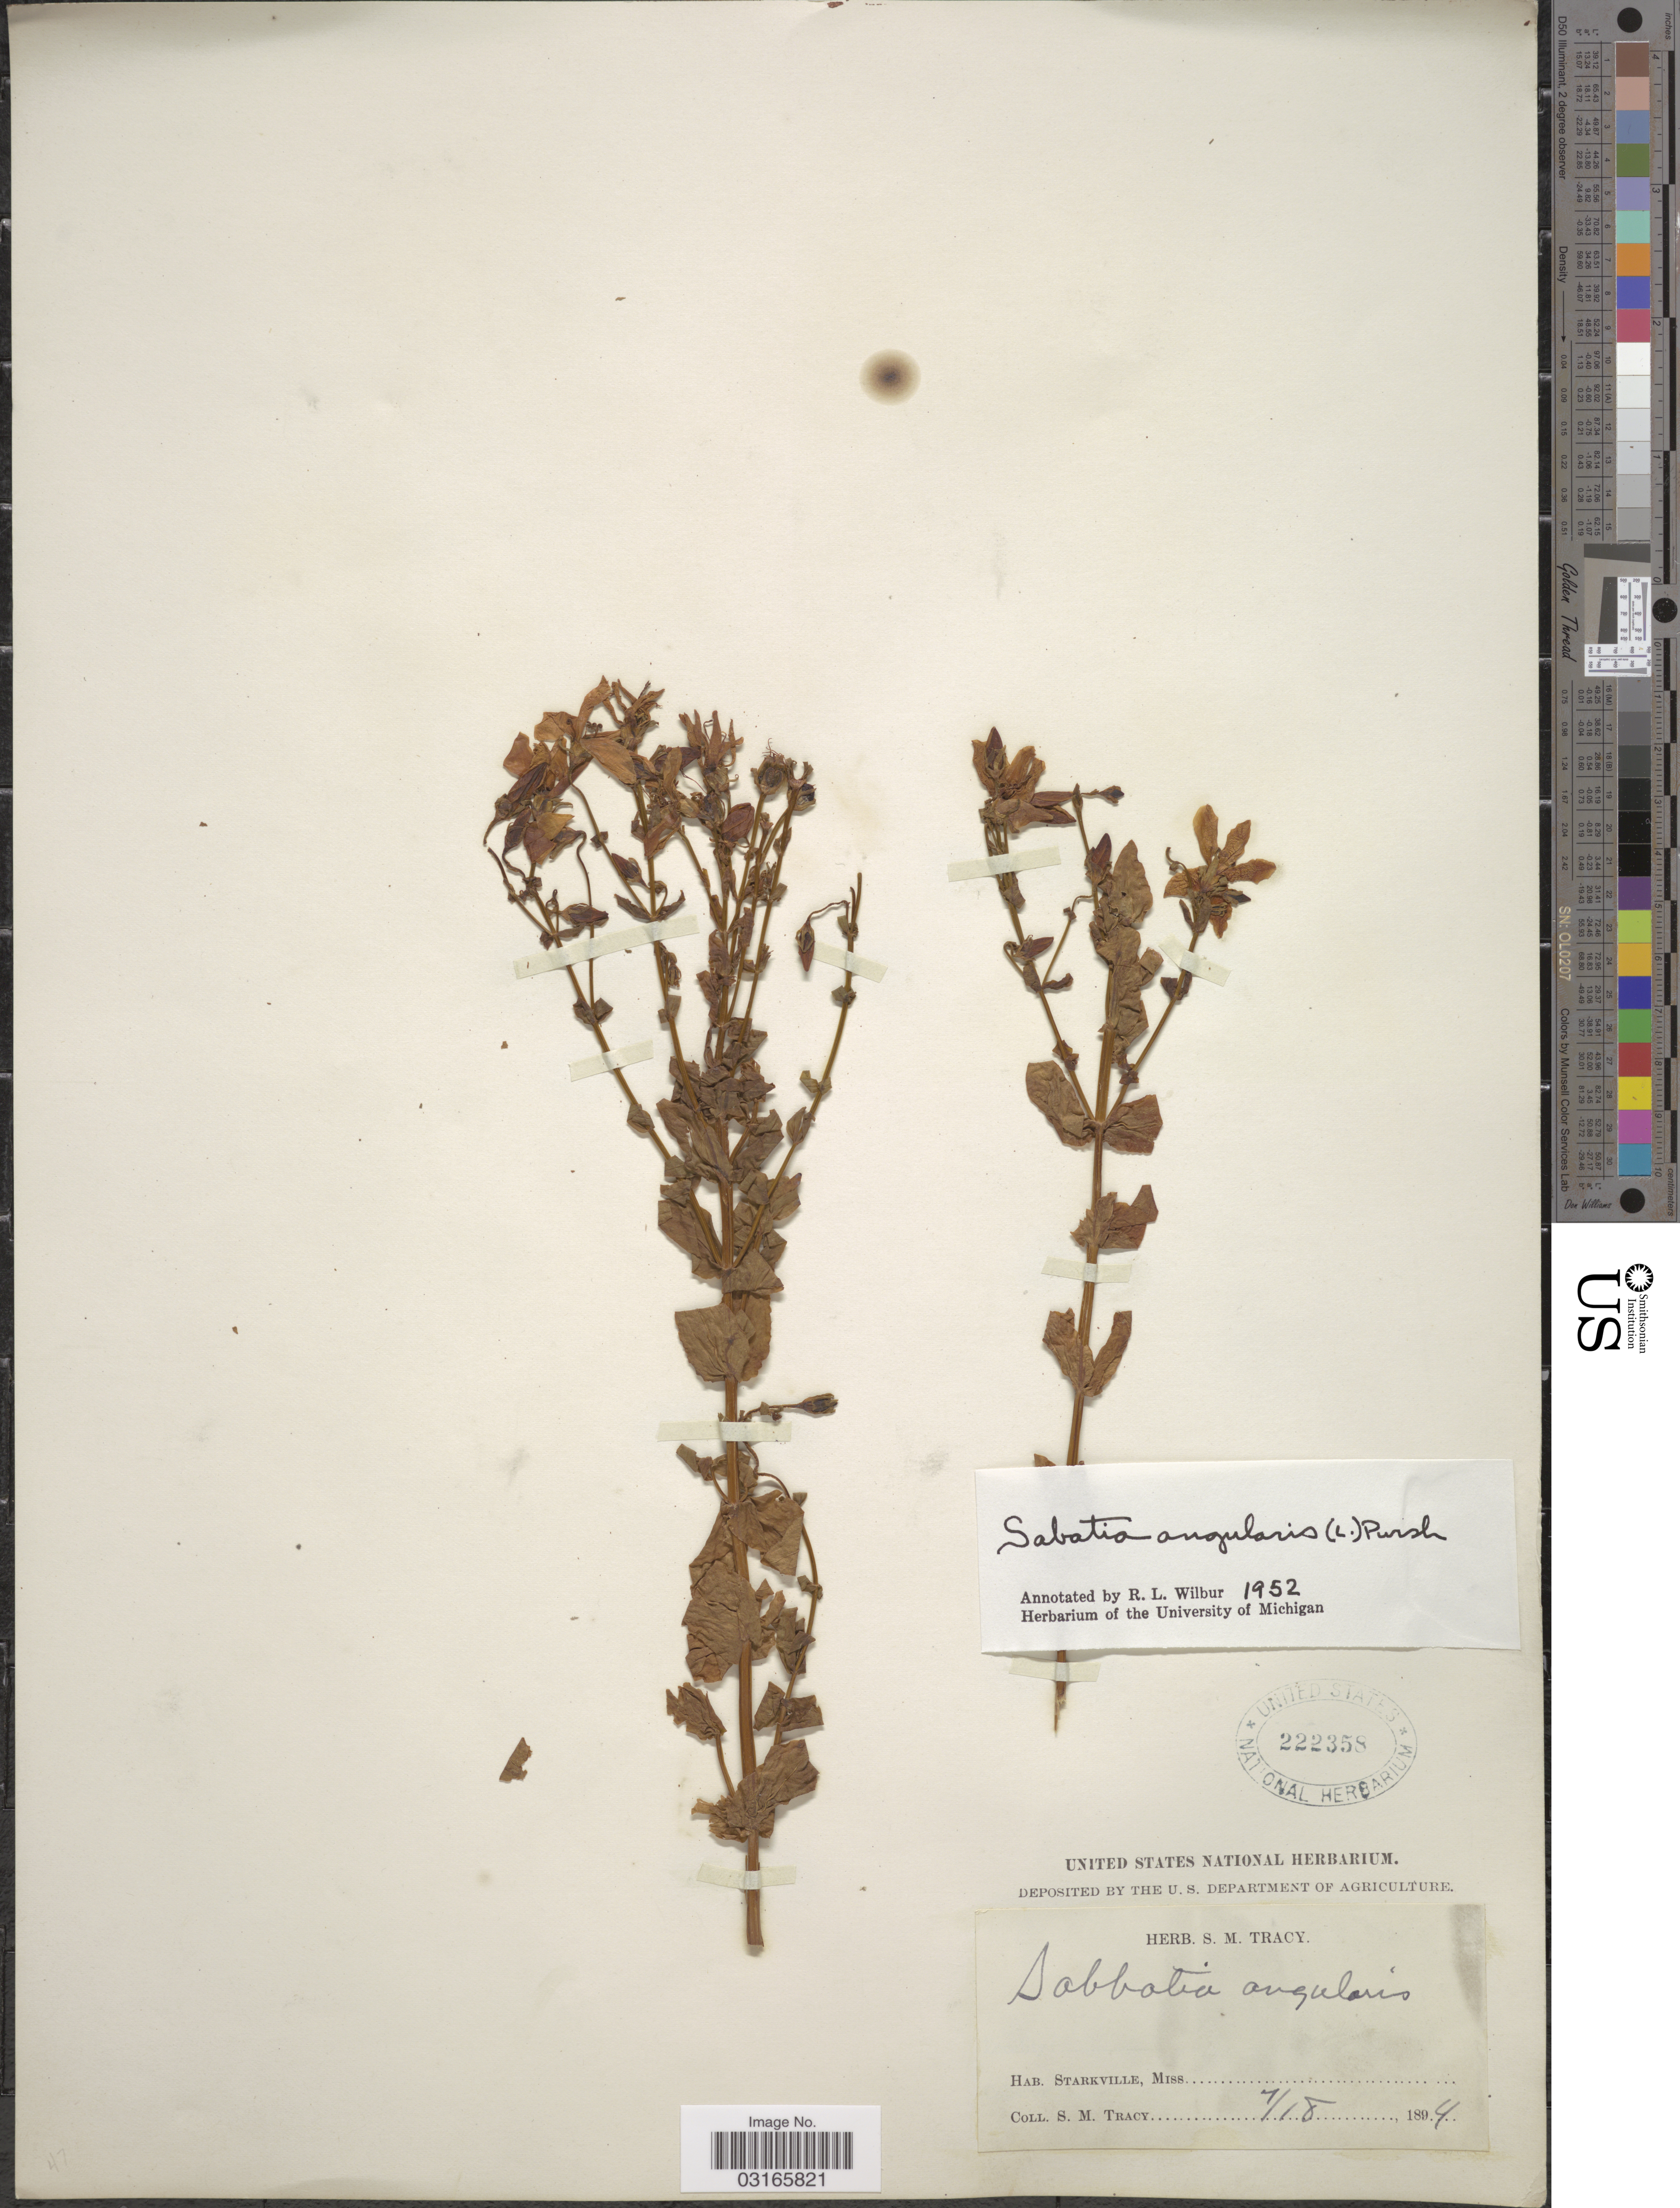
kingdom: Plantae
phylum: Tracheophyta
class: Magnoliopsida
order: Gentianales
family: Gentianaceae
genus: Sabatia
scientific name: Sabatia angularis (L.) Pursh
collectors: S. M. Tracy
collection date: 1894-07-18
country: United States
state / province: Mississippi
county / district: Oktibbeha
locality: Starkville.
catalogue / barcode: US 222358